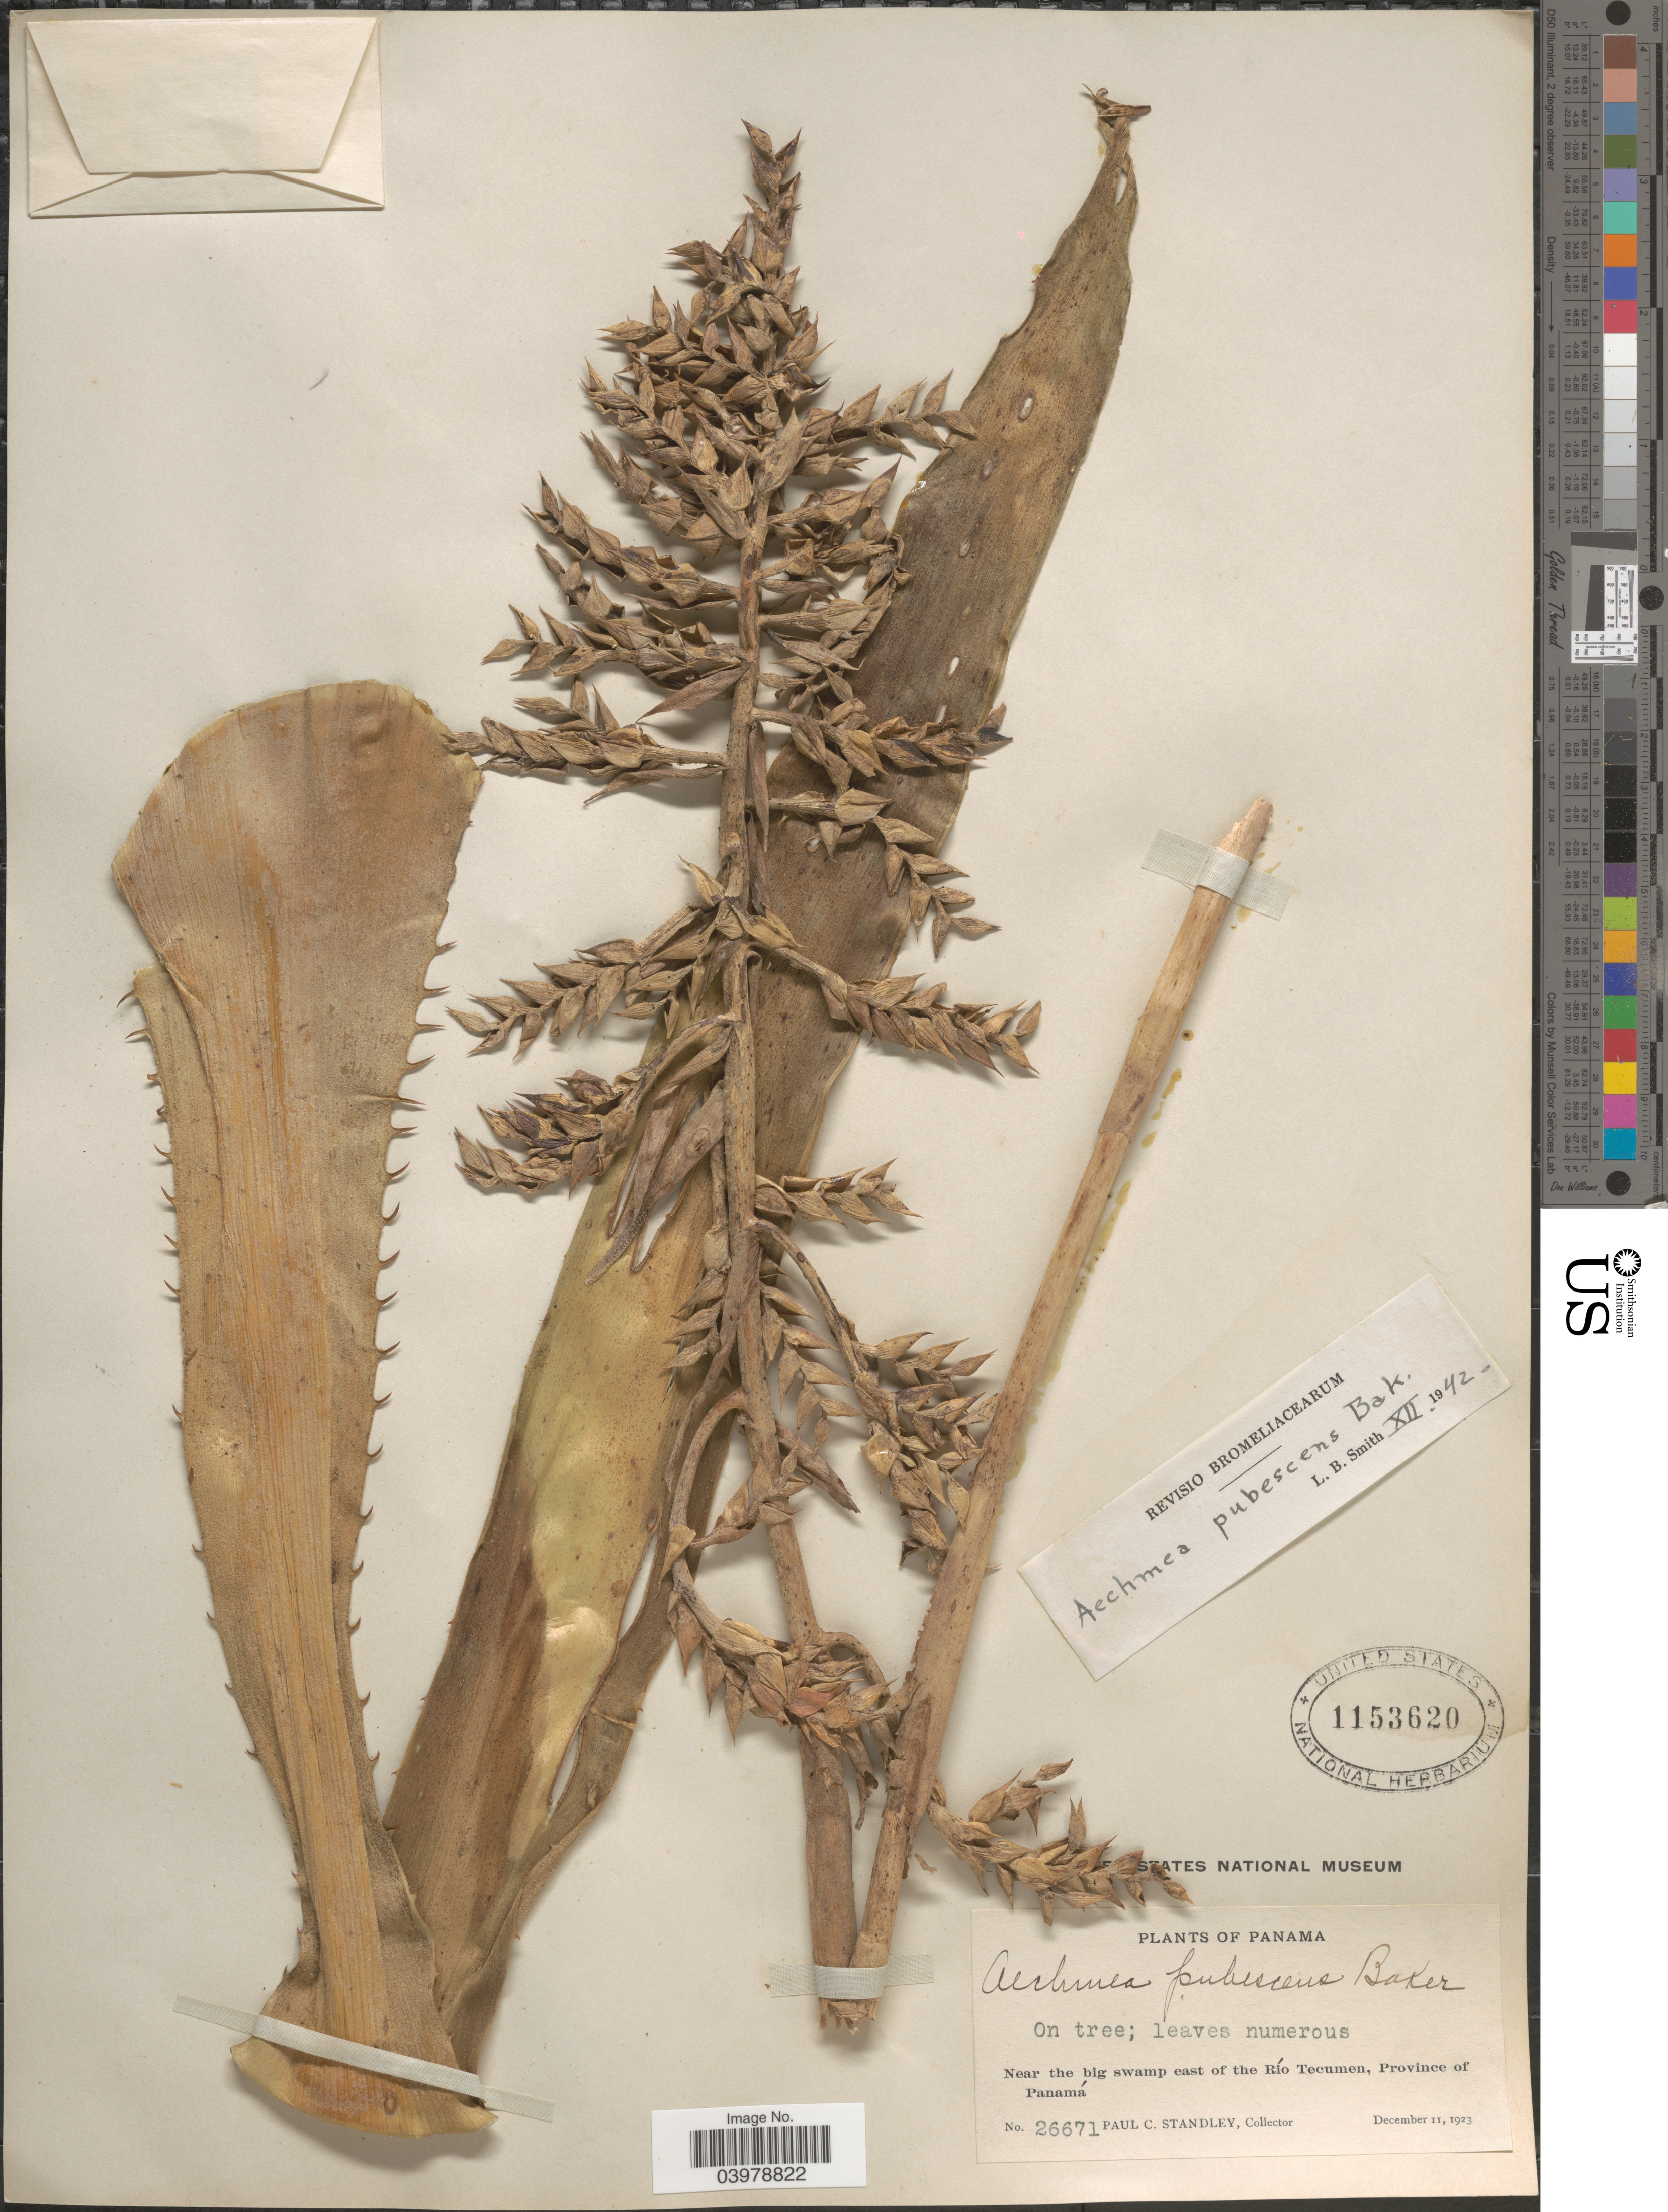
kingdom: Plantae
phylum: Tracheophyta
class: Liliopsida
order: Poales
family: Bromeliaceae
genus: Aechmea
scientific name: Aechmea pubescens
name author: Baker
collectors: P. C. Standley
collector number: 26671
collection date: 1923-12-11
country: Panama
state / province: Panamá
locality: Near the big swamp east of the Río Tecumen.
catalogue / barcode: US 1153620